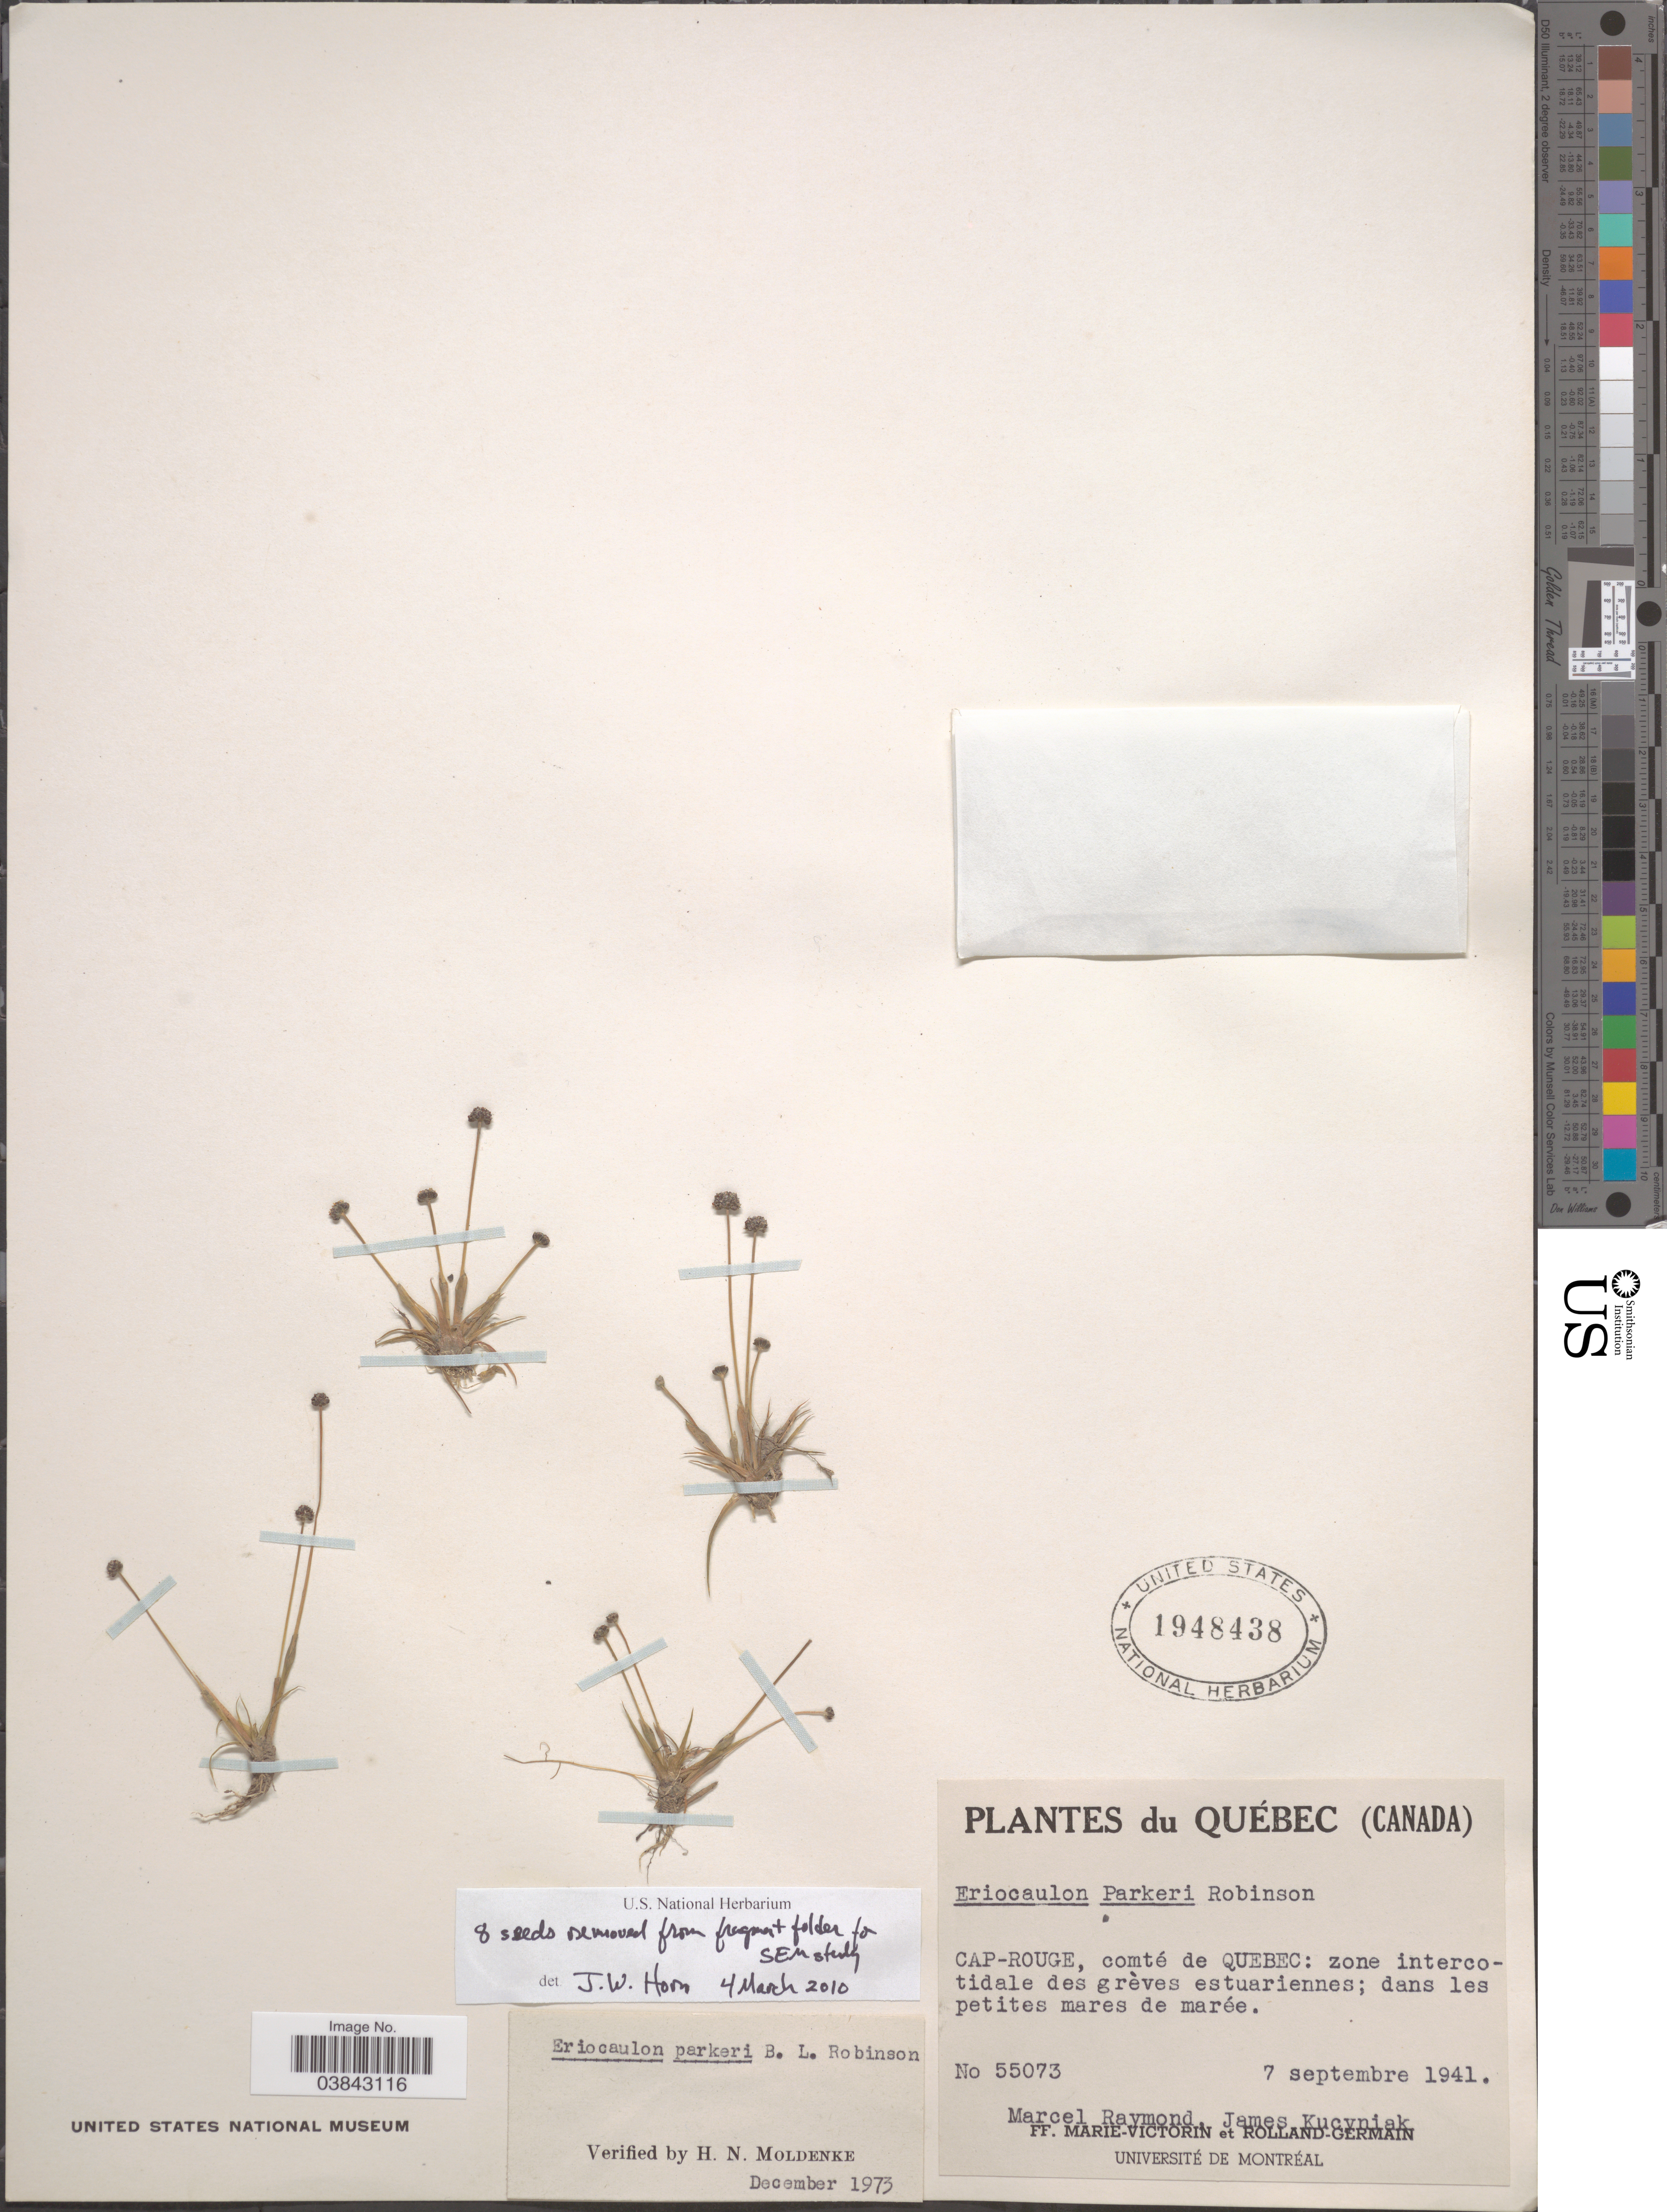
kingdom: Plantae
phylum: Tracheophyta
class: Liliopsida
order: Poales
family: Eriocaulaceae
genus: Eriocaulon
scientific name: Eriocaulon parkeri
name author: B.L. Rob.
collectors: M. Raymond, J. Kucyniak, F. Marie-Victorin & Rolland-Germain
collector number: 55073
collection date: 1941-09-07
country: Canada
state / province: Quebec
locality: Cap-Rouge, comté de Quebec.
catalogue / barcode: US 1948438